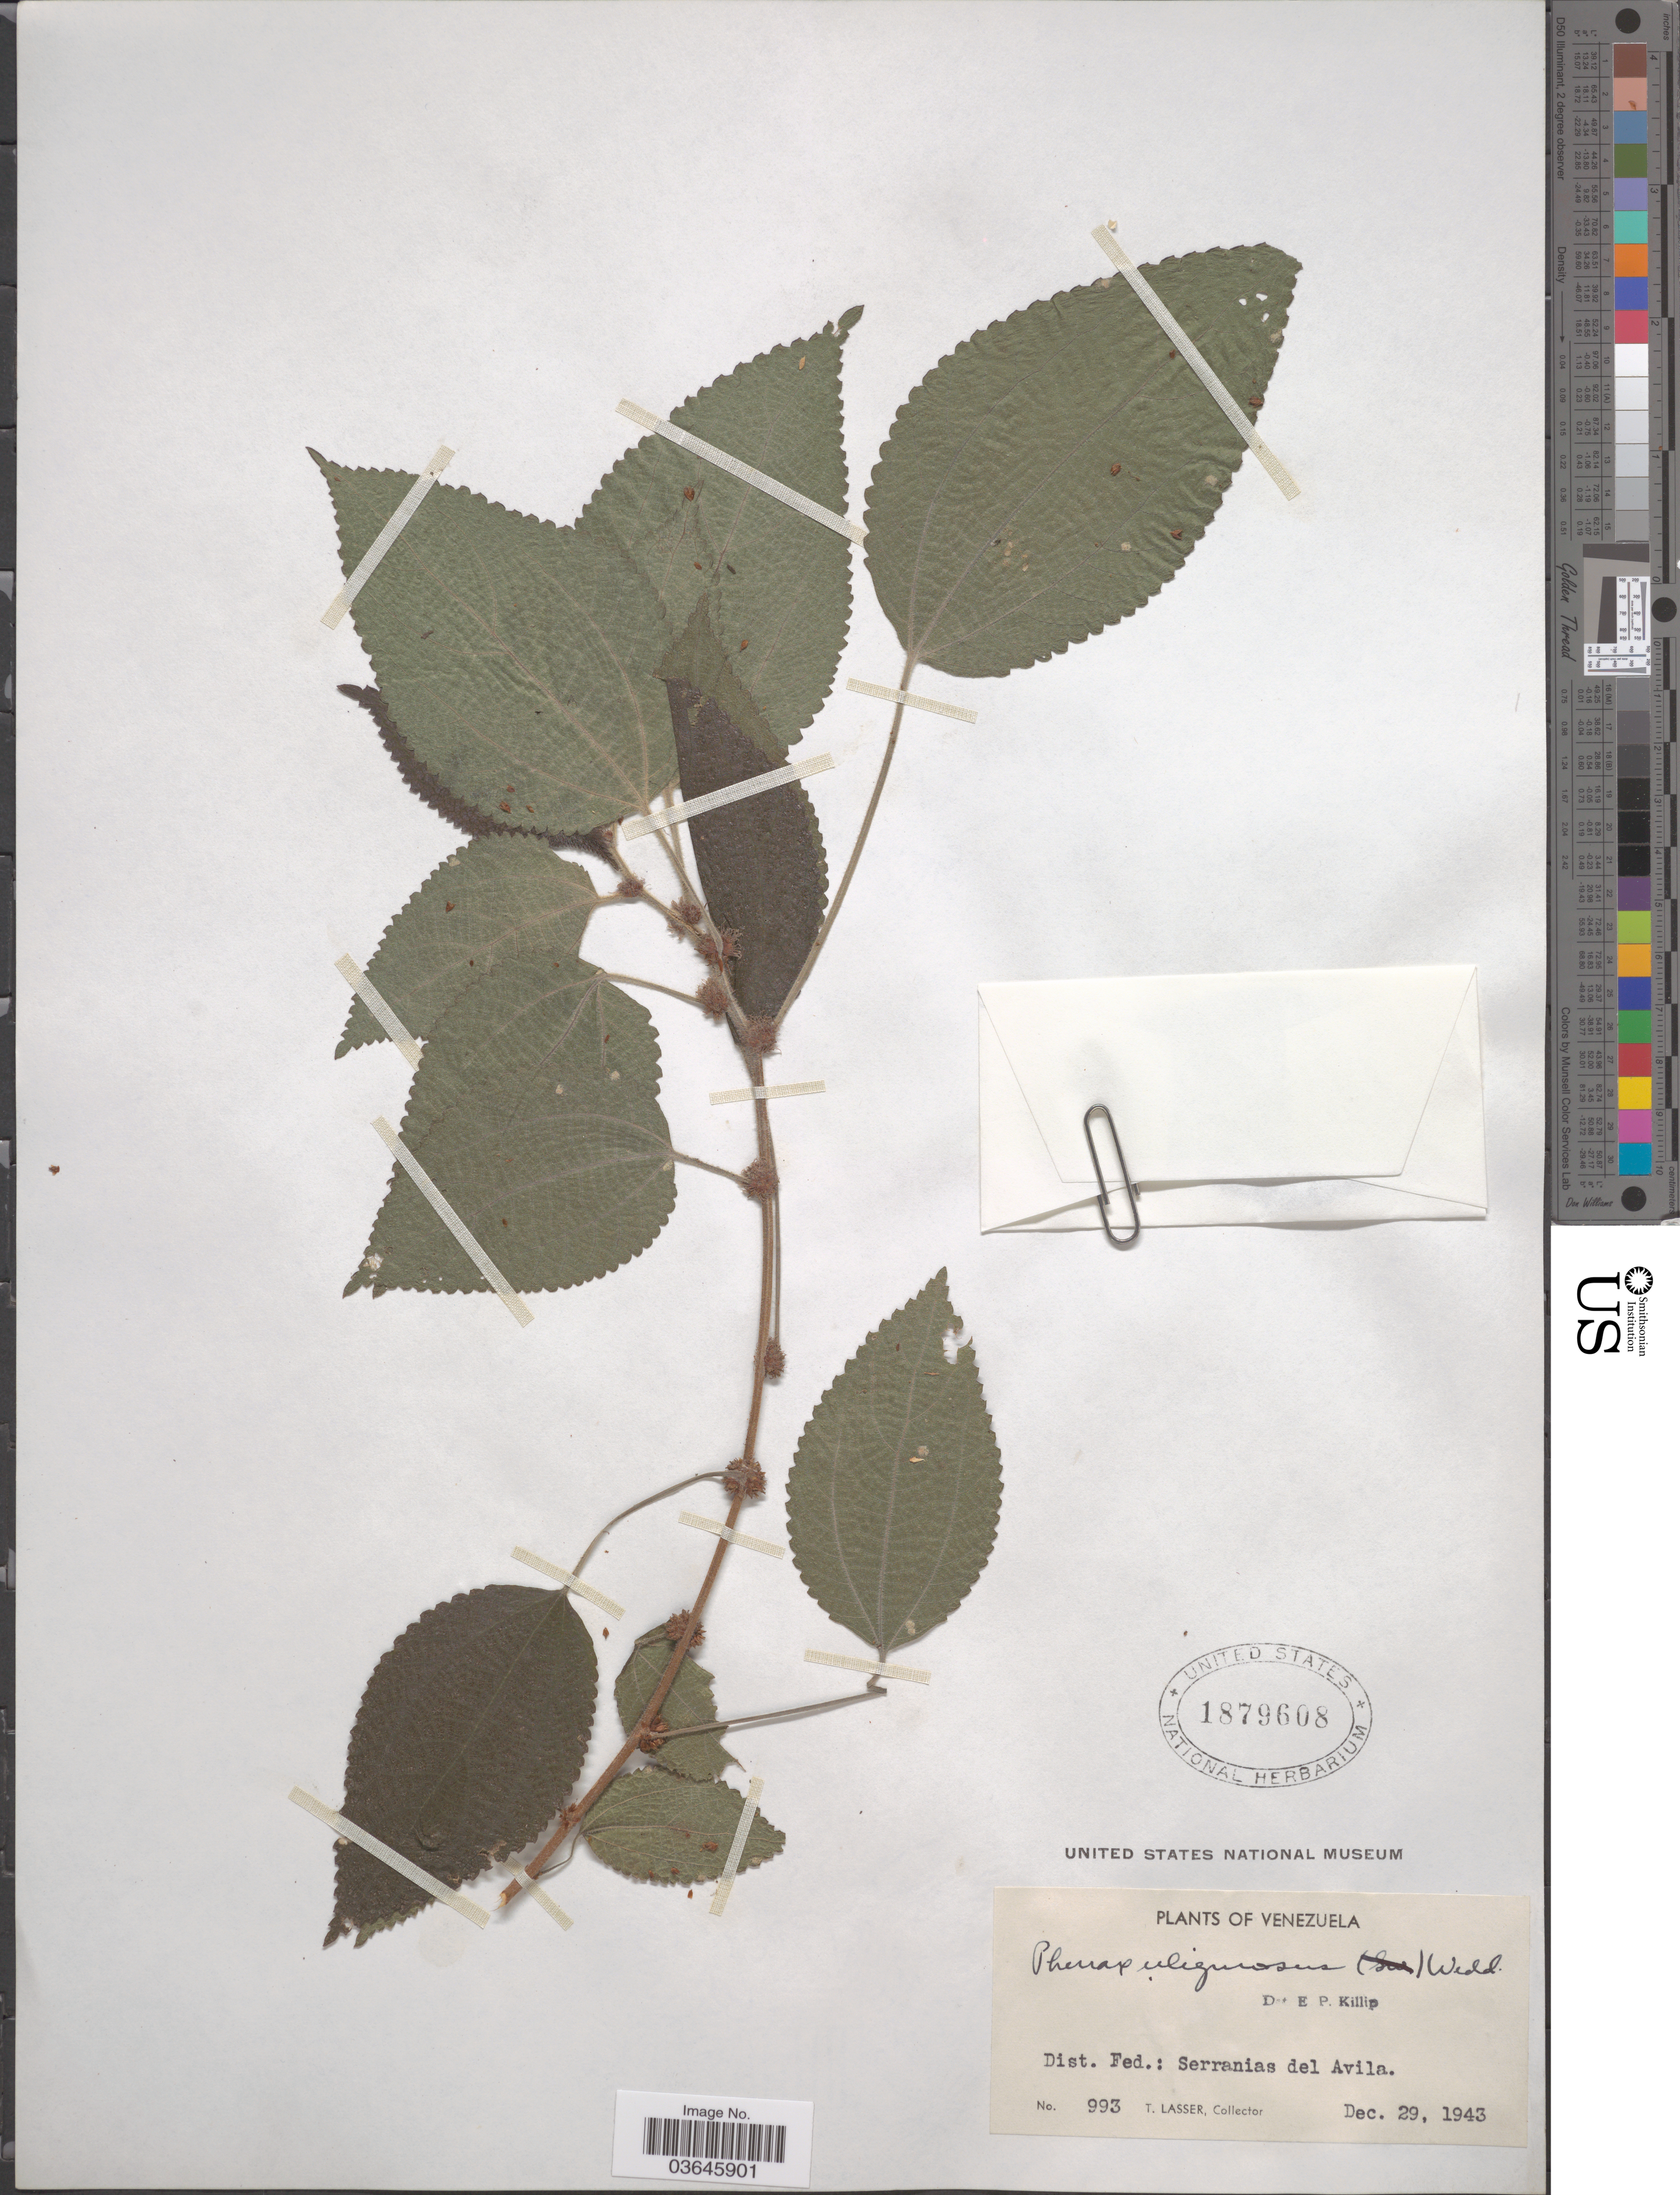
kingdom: Plantae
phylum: Tracheophyta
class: Magnoliopsida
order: Rosales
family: Urticaceae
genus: Phenax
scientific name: Phenax uliginosus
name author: Wedd.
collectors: T. Lasser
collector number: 993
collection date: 1943-12-29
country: Venezuela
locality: Dist. Fed.: Serranias del Avila.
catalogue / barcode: US 1879608